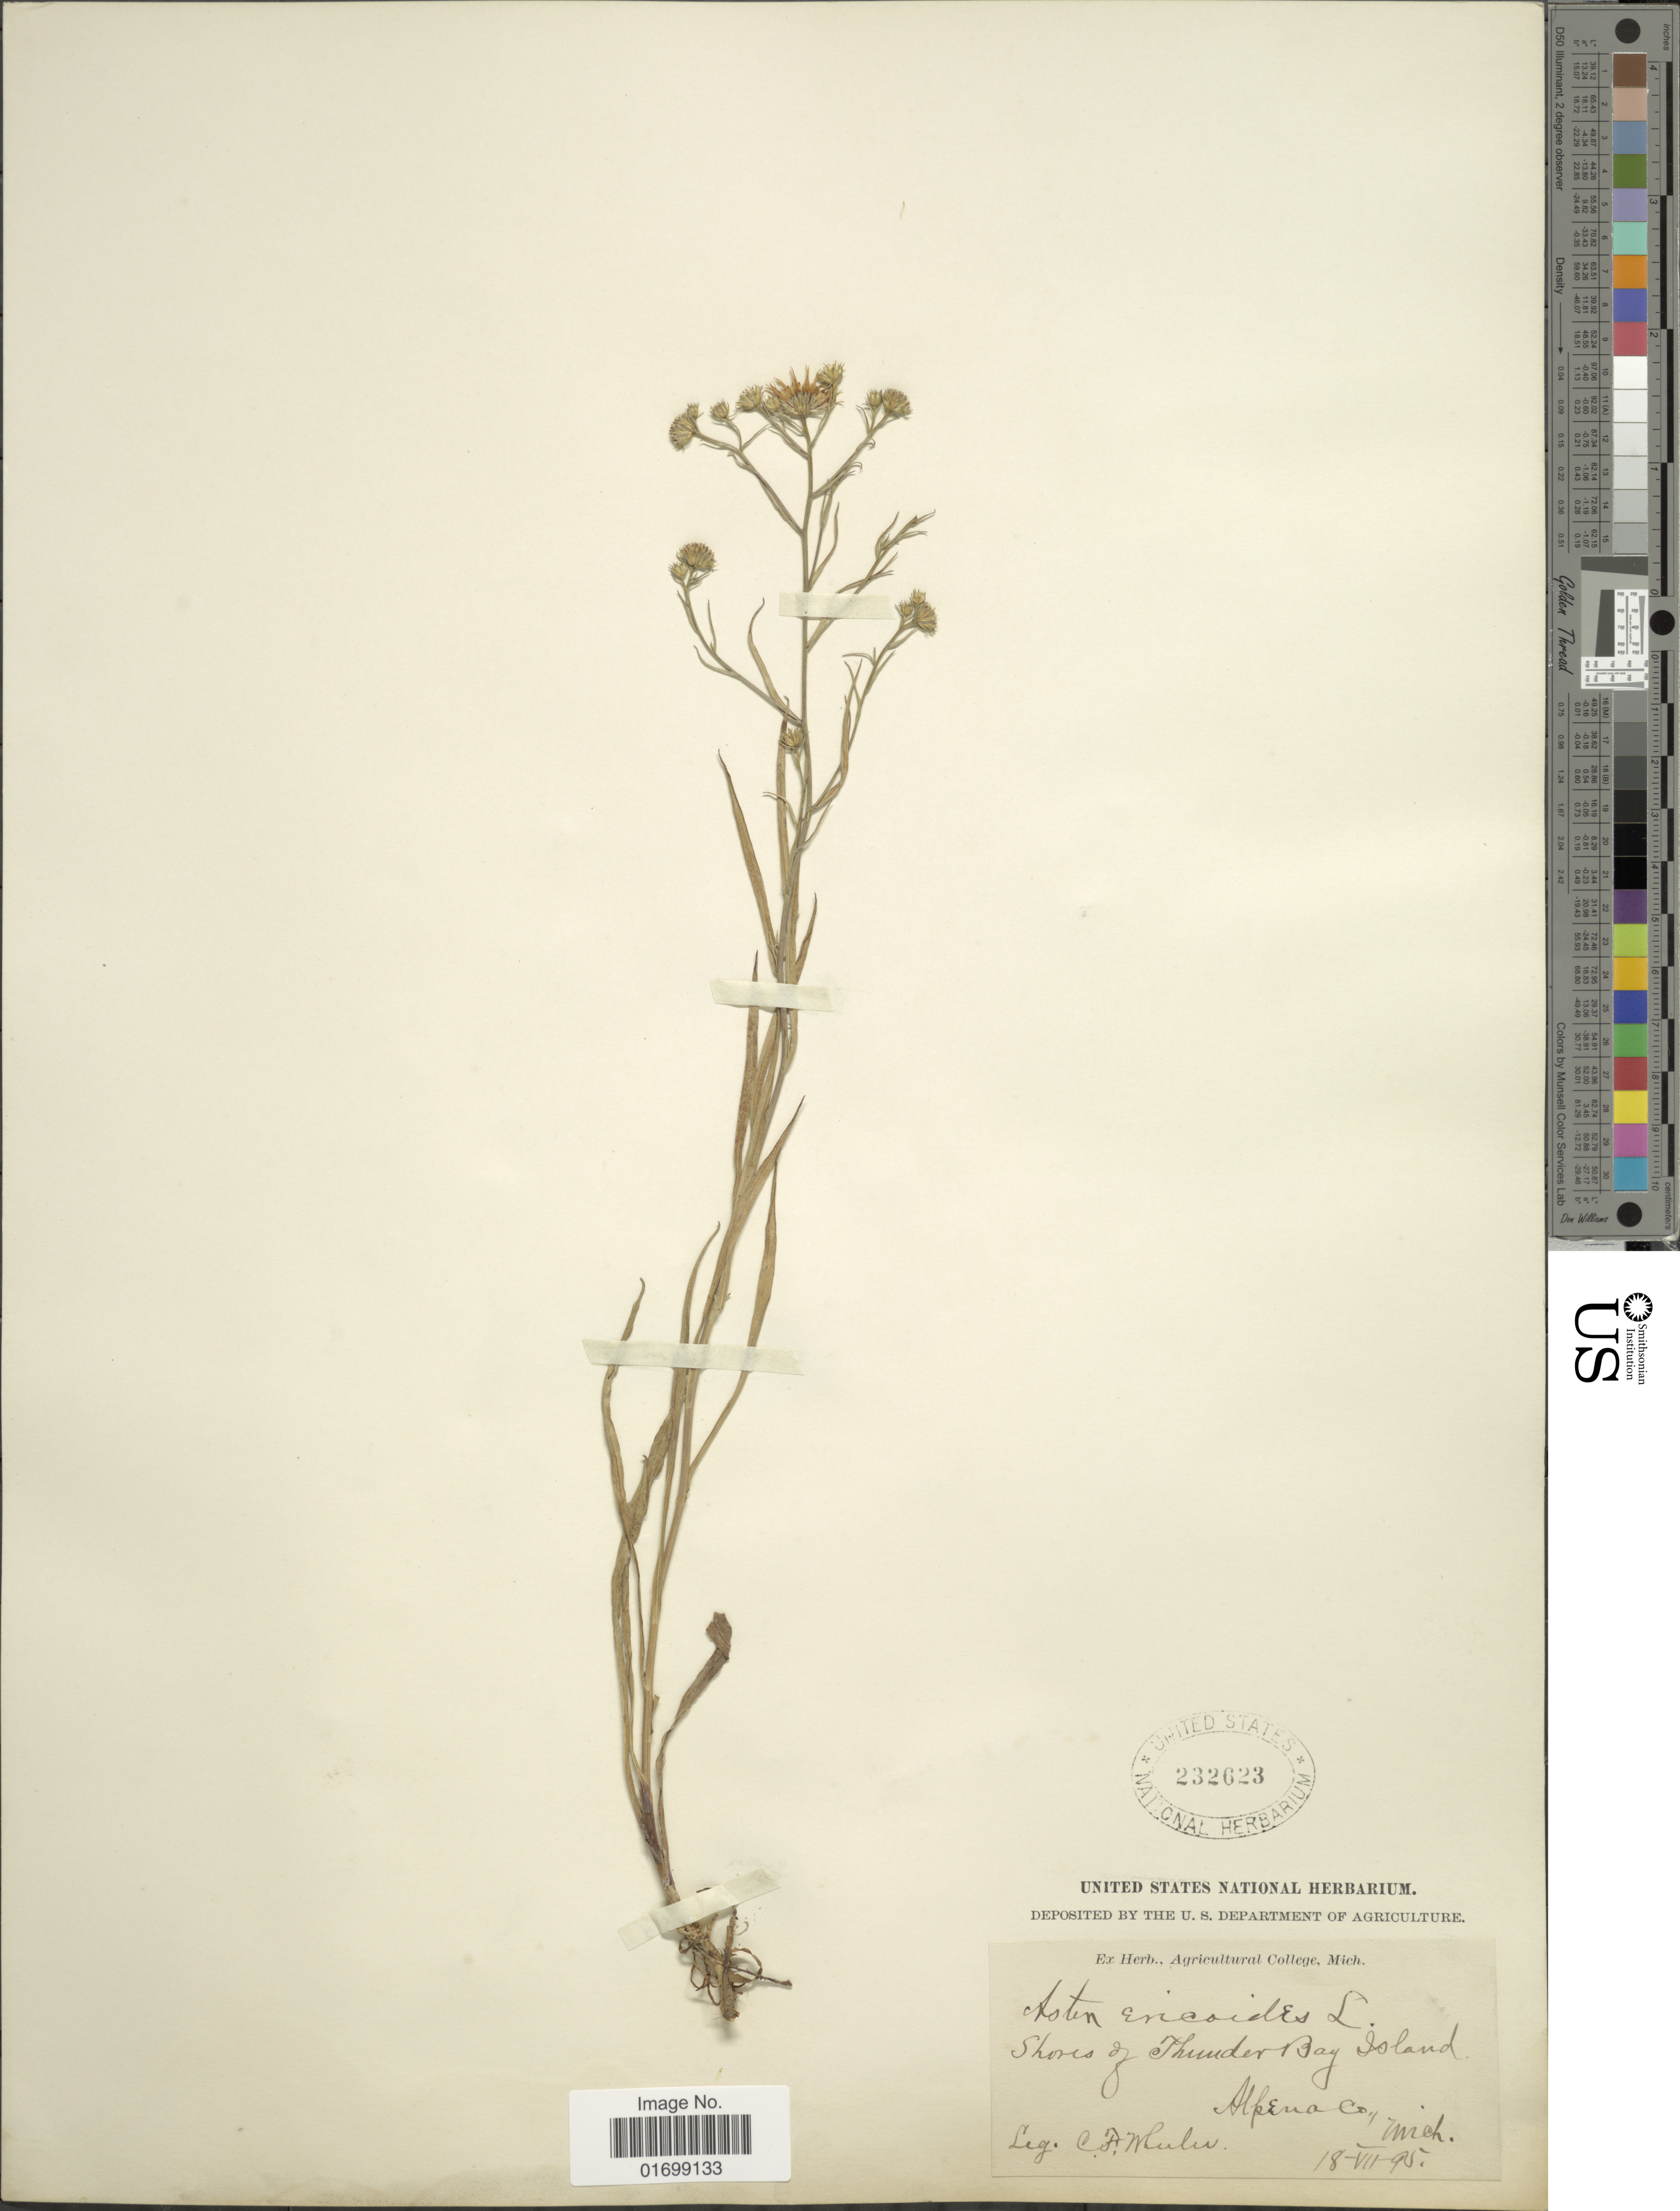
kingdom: Plantae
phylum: Tracheophyta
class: Magnoliopsida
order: Asterales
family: Asteraceae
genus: Symphyotrichum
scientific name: Symphyotrichum pilosum var. pringlei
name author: (A. Gray) G.L. Nesom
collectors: C. Wheeler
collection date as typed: Transcribed d/m/y: 18/7/95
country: United States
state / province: Michigan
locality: Shores of Thunder Bay Island, Alpena Co.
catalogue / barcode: US 232623